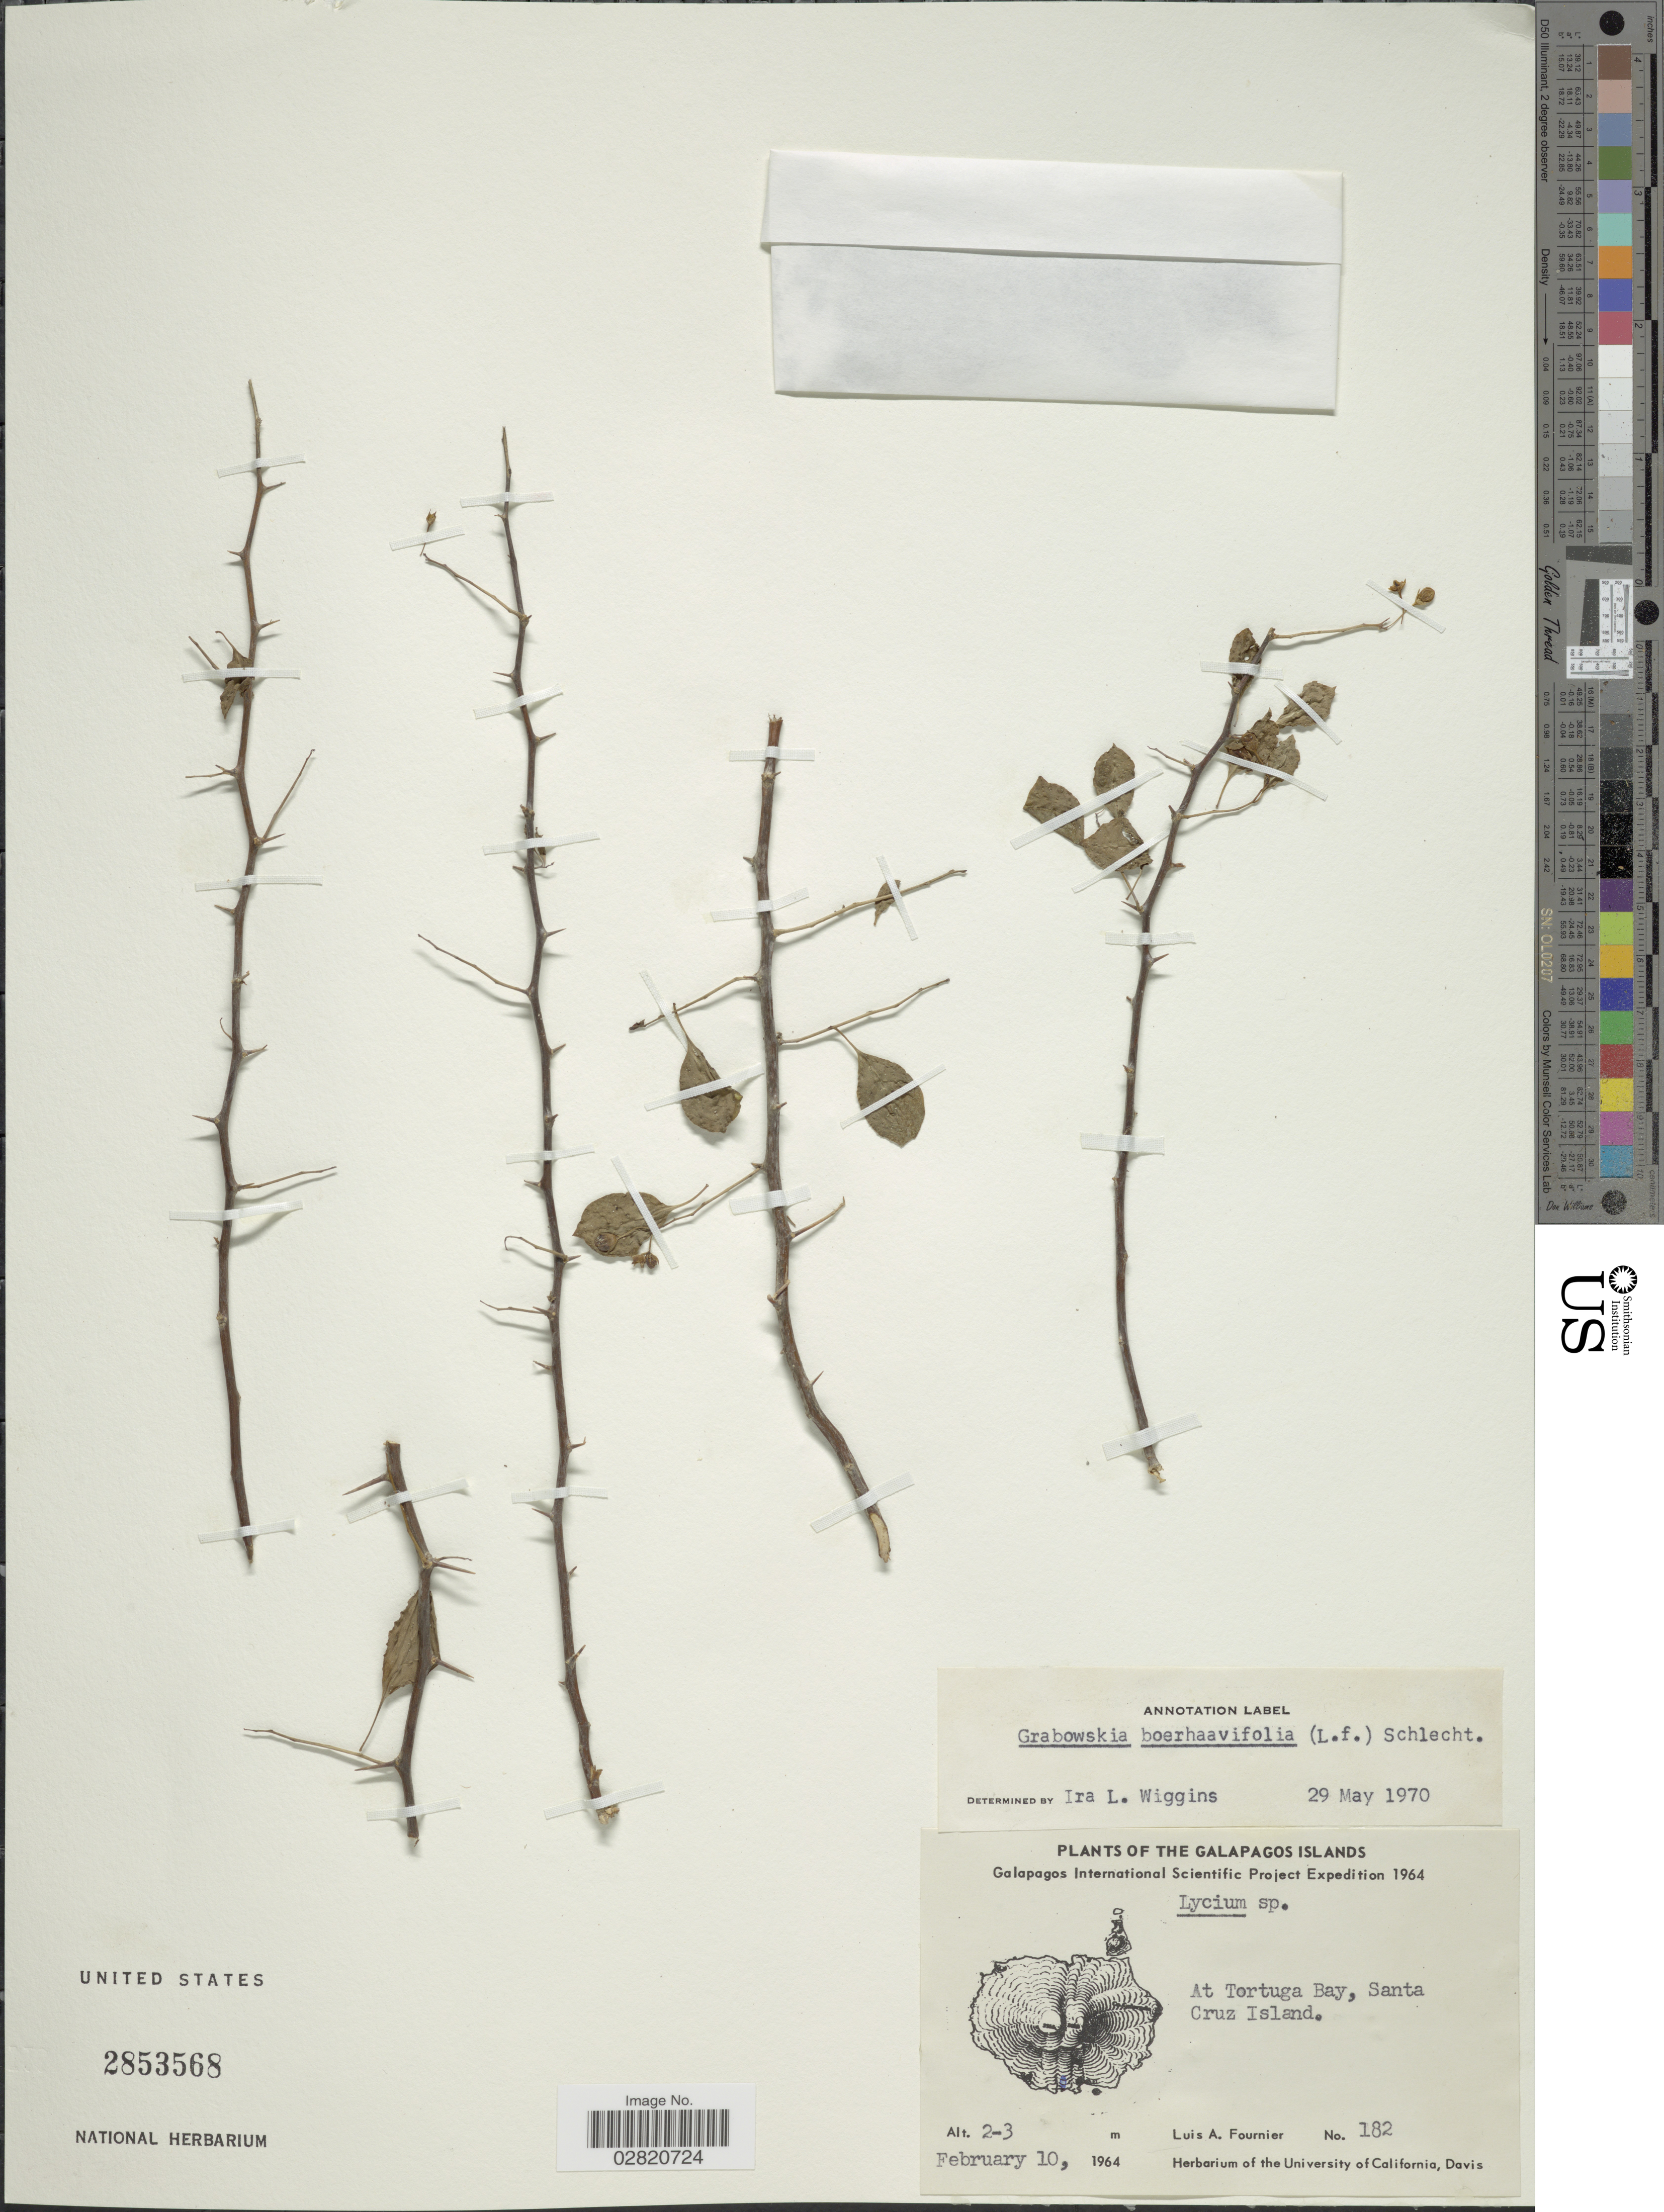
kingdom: Plantae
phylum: Tracheophyta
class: Magnoliopsida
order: Solanales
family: Solanaceae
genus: Grabowskia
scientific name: Grabowskia boerhaaviifolia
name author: Schltdl.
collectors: L. A. Fournier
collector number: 182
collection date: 1964-02-10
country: Ecuador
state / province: Colón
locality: The Galapagos Islands. At Tortuga Bay, Santa Cruz Island.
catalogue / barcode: US 2853568